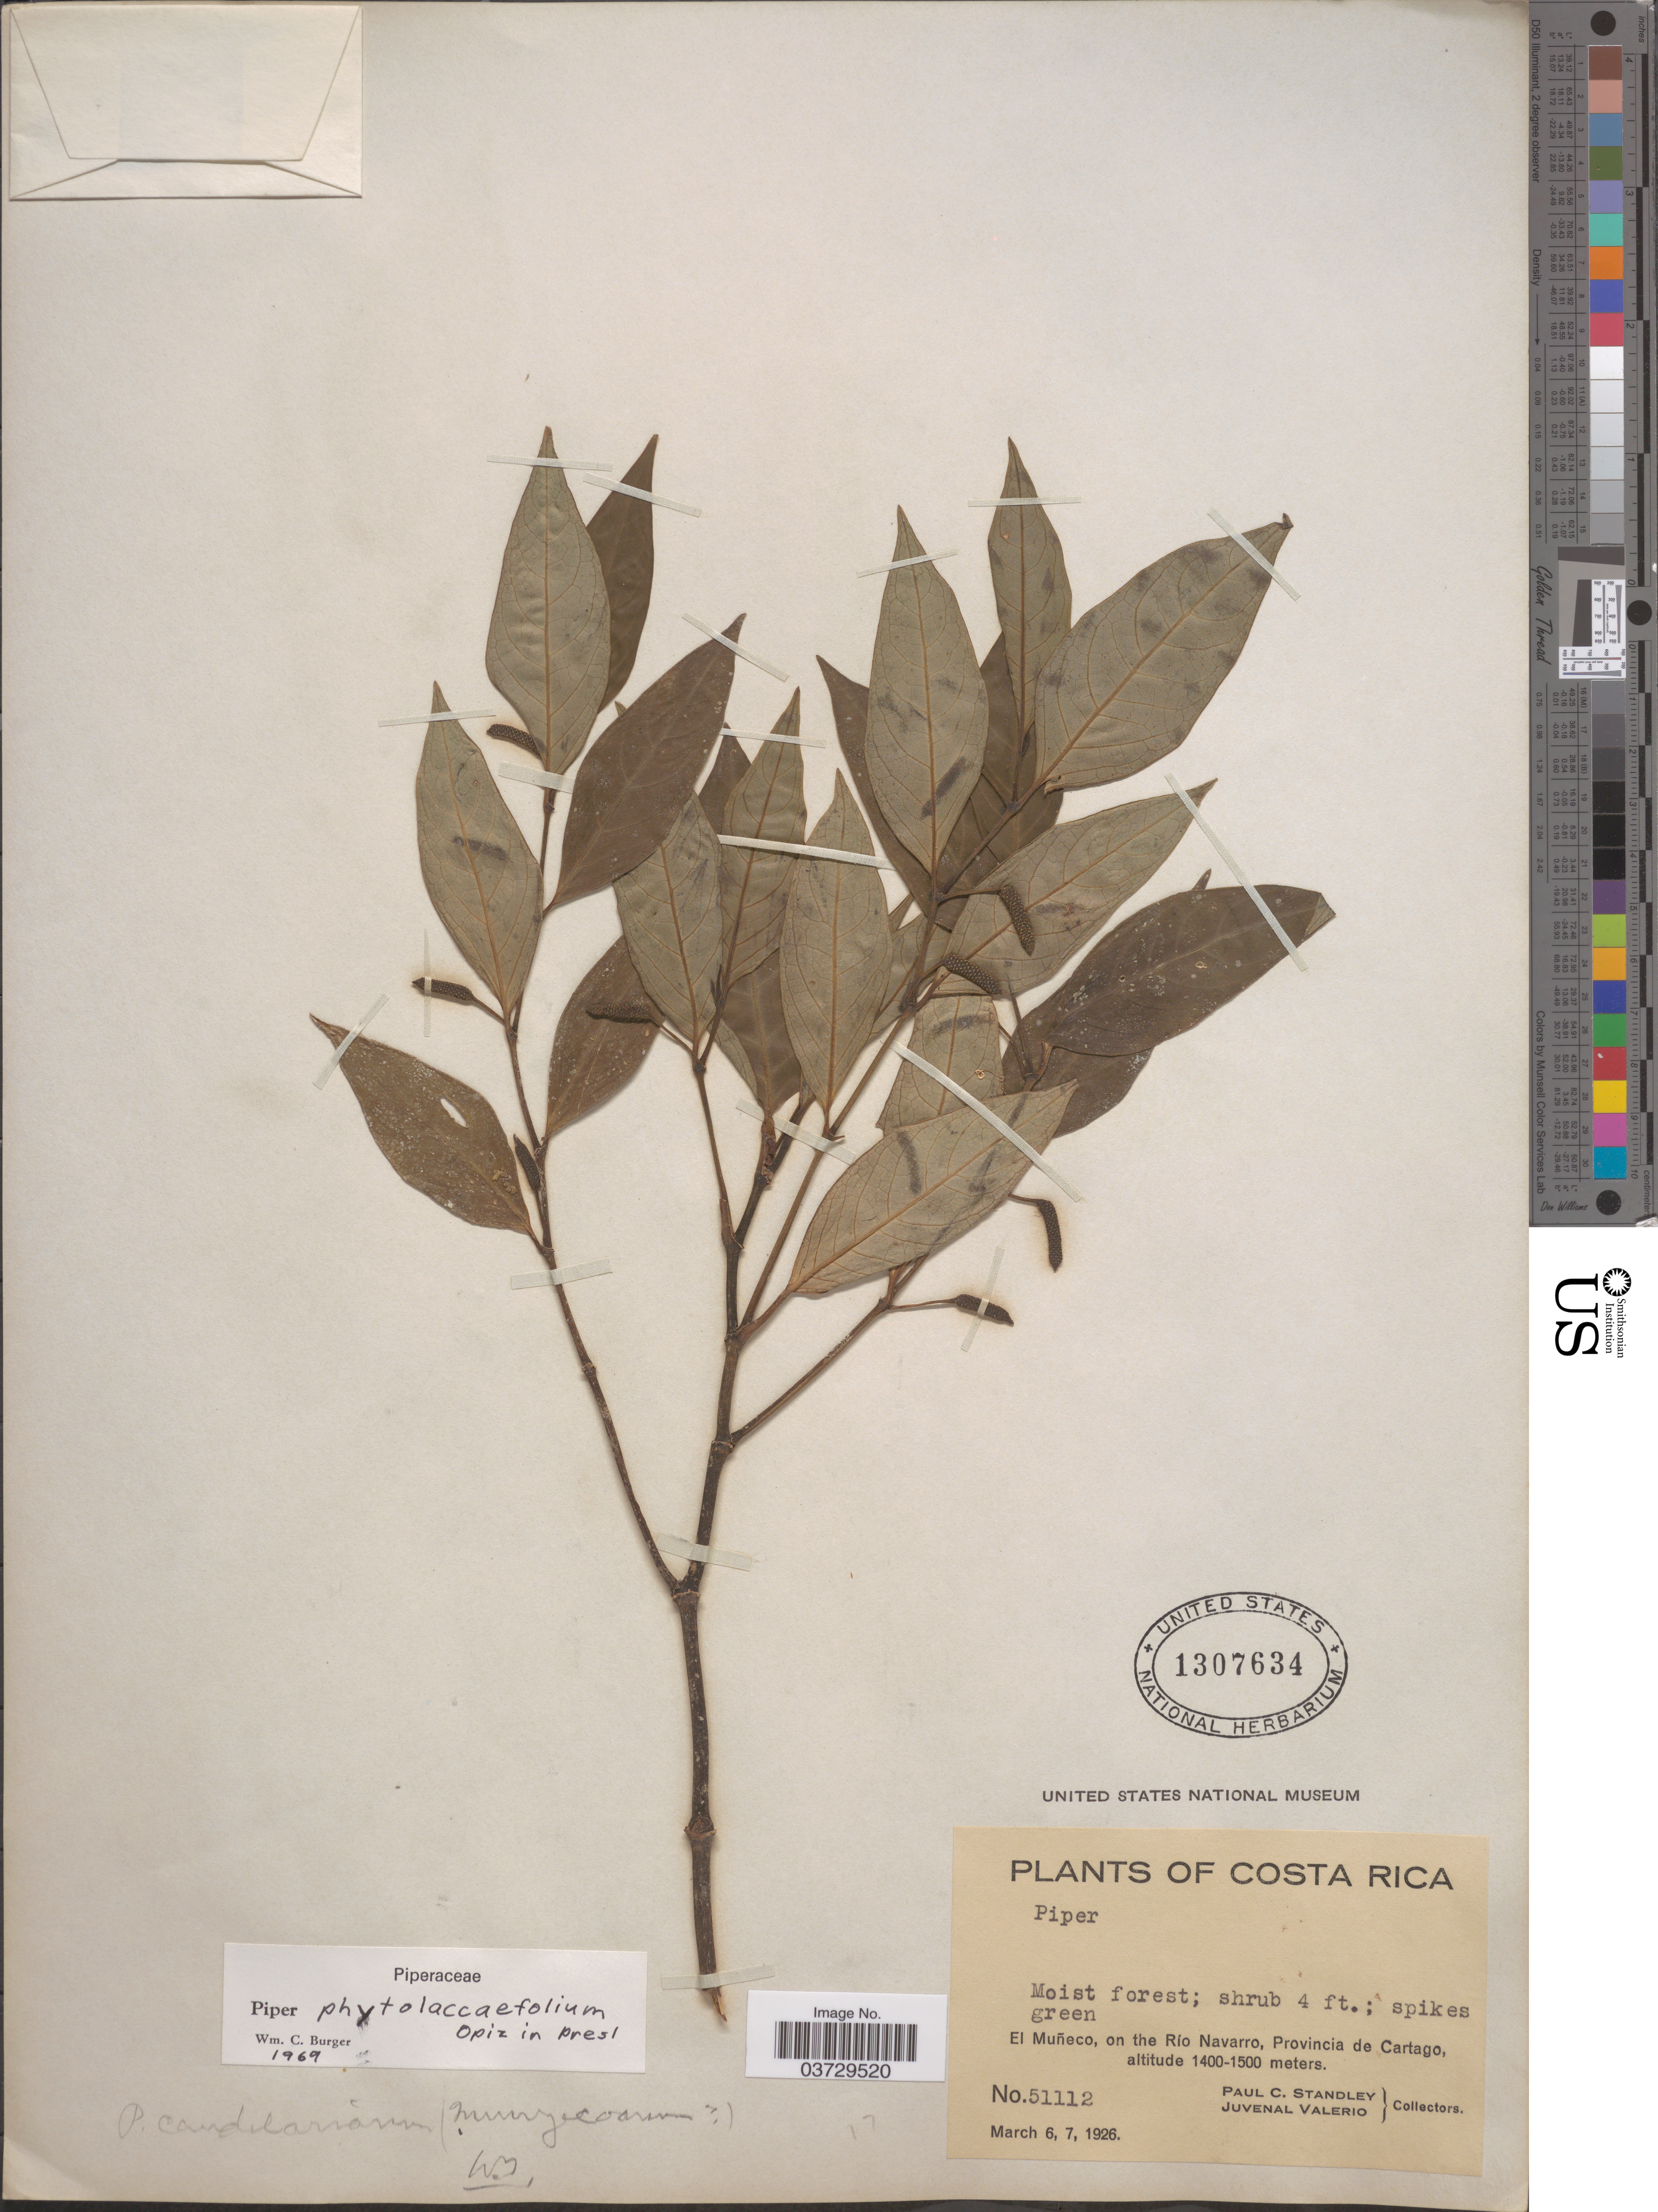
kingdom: Plantae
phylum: Tracheophyta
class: Magnoliopsida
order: Piperales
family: Piperaceae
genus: Piper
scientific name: Piper phytolaccifolium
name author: Opiz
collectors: P. C. Standley & J. Valerio R.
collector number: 51112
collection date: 1926-03-06/1926-03-07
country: Costa Rica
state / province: Cartago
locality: El Muñeco, on the Río Navarro.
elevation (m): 1400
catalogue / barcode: US 1307634